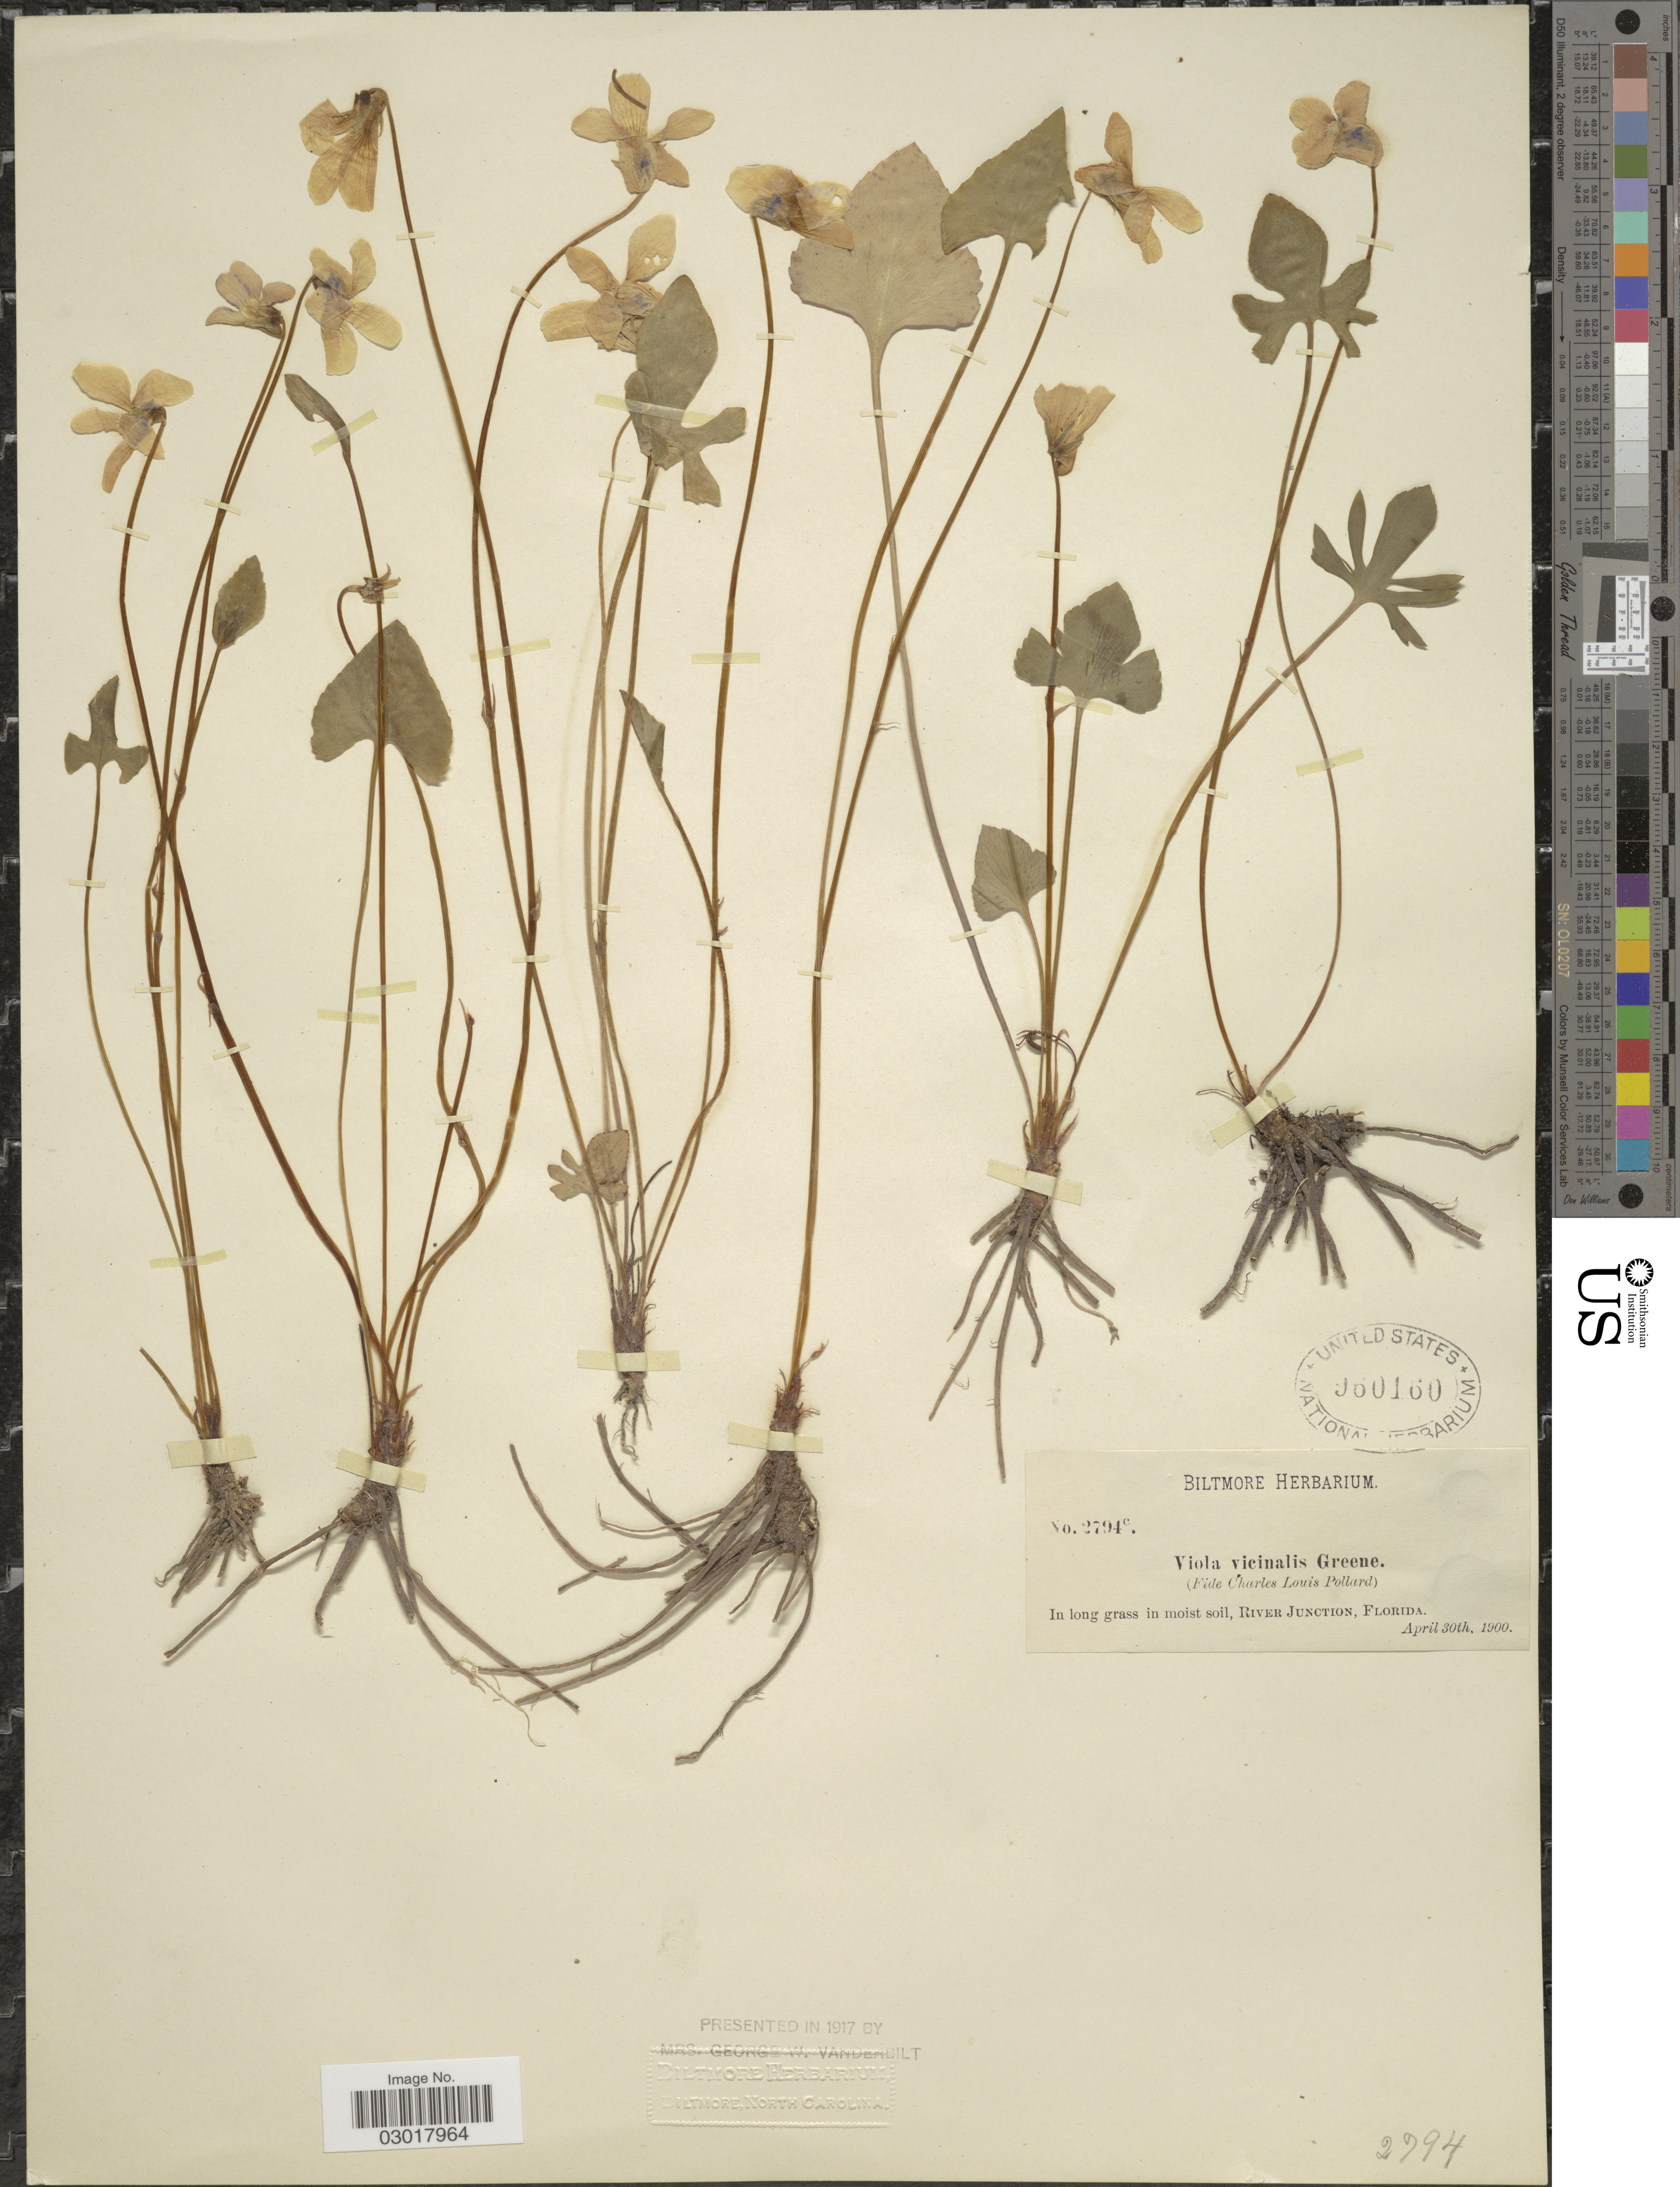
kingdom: Plantae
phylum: Tracheophyta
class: Magnoliopsida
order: Malpighiales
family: Violaceae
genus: Viola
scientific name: Viola vicinalis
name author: Greene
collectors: ex herb. Biltmore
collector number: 2794c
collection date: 1900-04-30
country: United States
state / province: Florida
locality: River Junction.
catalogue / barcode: US 960160